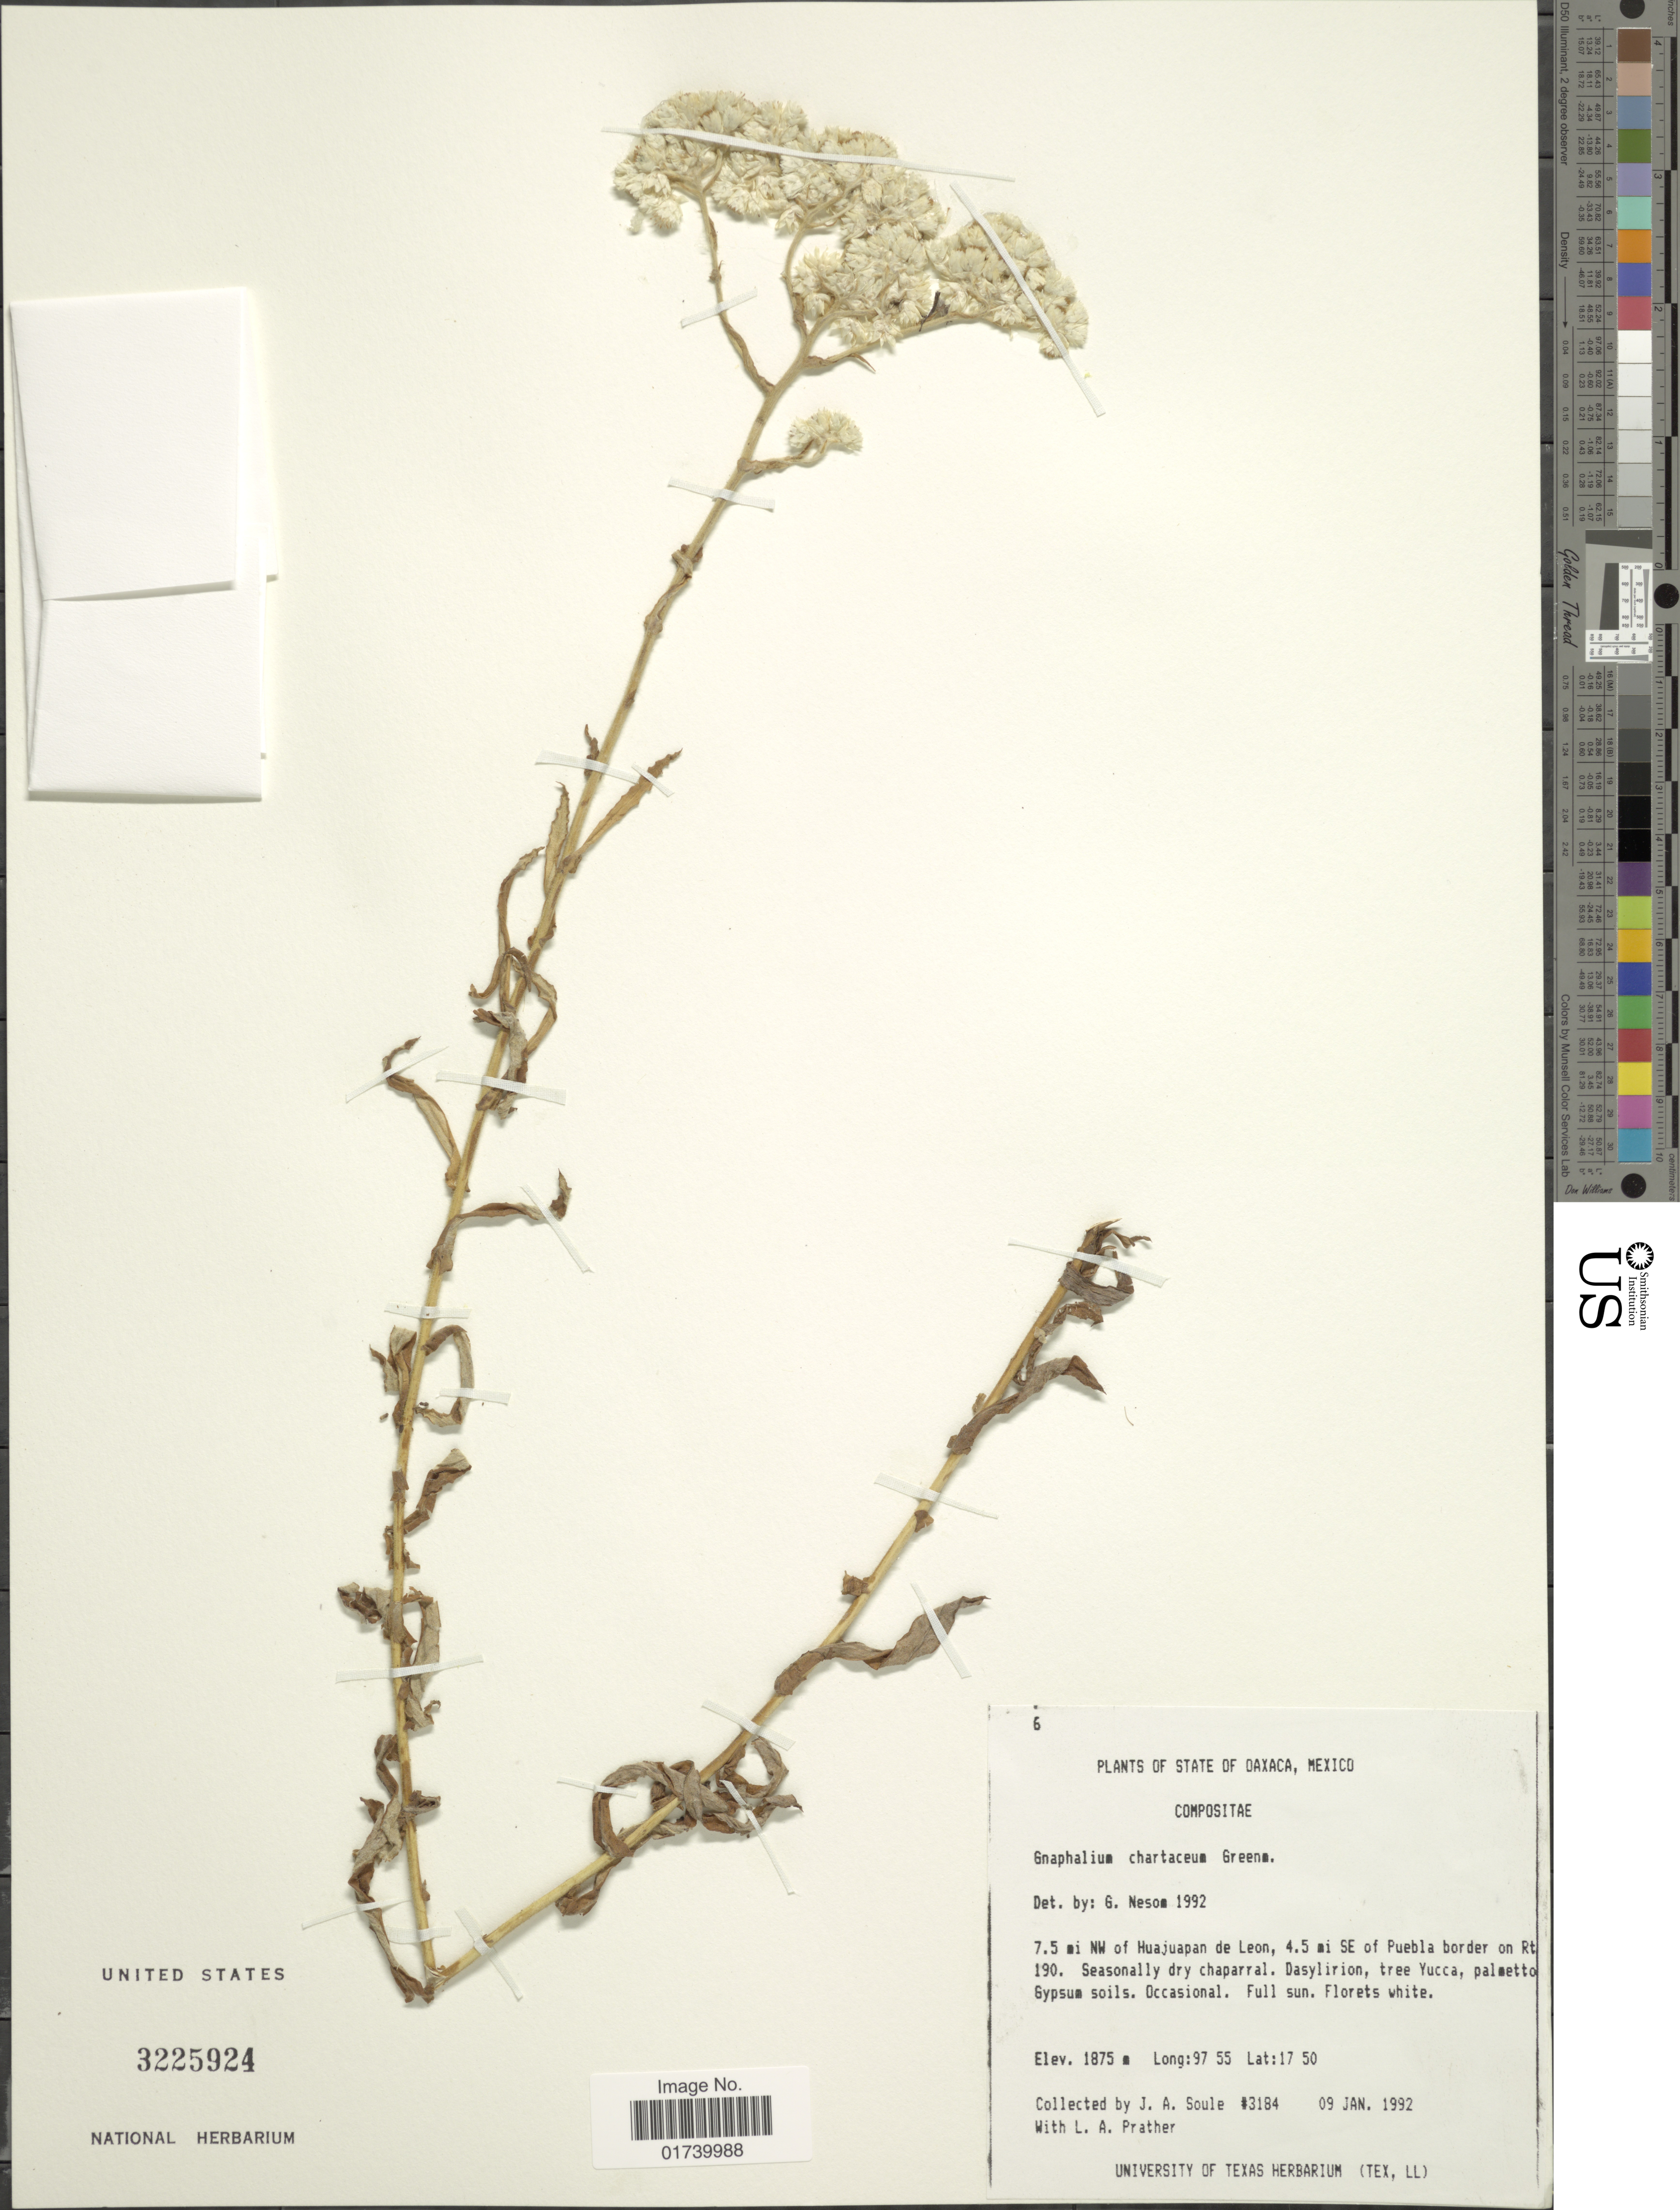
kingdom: Plantae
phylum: Tracheophyta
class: Magnoliopsida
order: Asterales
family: Asteraceae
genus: Pseudognaphalium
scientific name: Pseudognaphalium chartaceum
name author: (Greenm.) Anderb.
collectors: J. Soule & L. A. Prather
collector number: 3184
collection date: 1992-01-09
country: Mexico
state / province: Oaxaca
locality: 7.5 mi NW of Huajuapan de Leon, 4.25 mi SE of Puebla border on Rt. 190.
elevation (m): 1875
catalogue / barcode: US 3225924